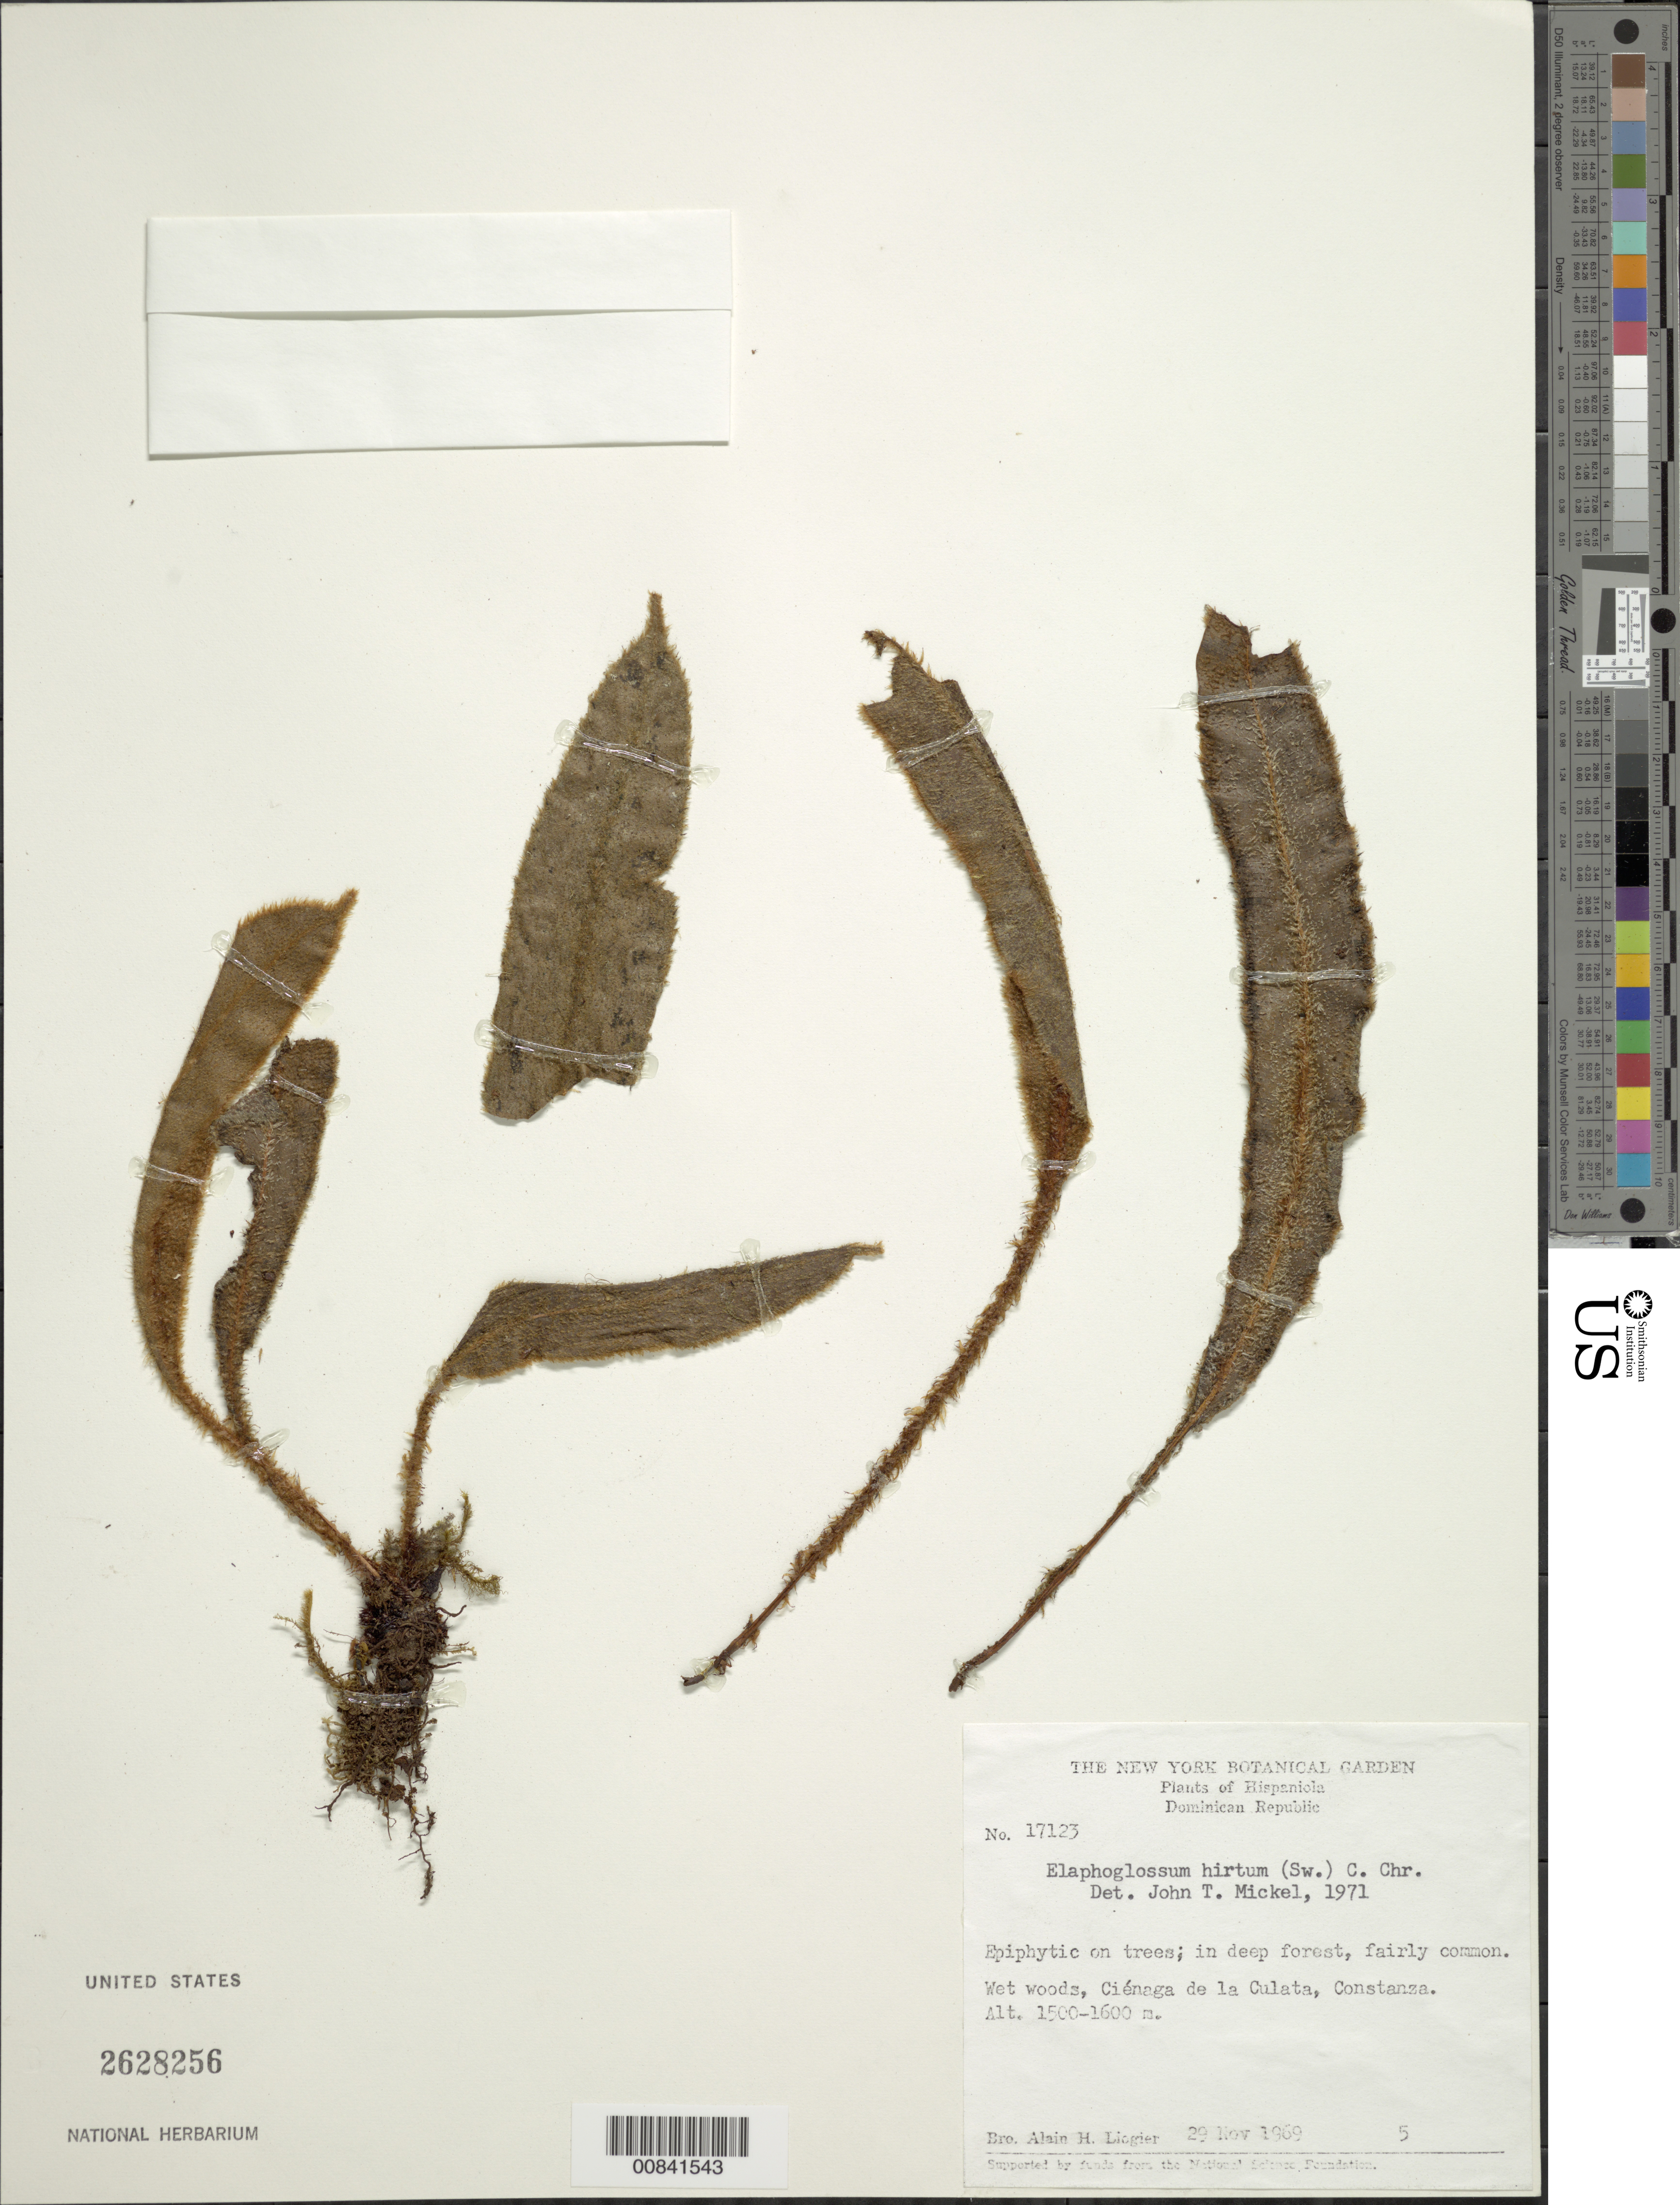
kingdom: Plantae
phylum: Tracheophyta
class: Polypodiopsida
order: Polypodiales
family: Dryopteridaceae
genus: Elaphoglossum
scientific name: Elaphoglossum paleaceum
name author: (Hook. & Grev.) Sledge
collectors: A. H. Liogier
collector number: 17123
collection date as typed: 29 Nov 1969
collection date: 1969-11-29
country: Dominican Republic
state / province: La Vega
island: Hispaniola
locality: Ciénaga de la Culata, Constanza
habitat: Deep forest, on trees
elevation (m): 1500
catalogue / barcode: US 2826256